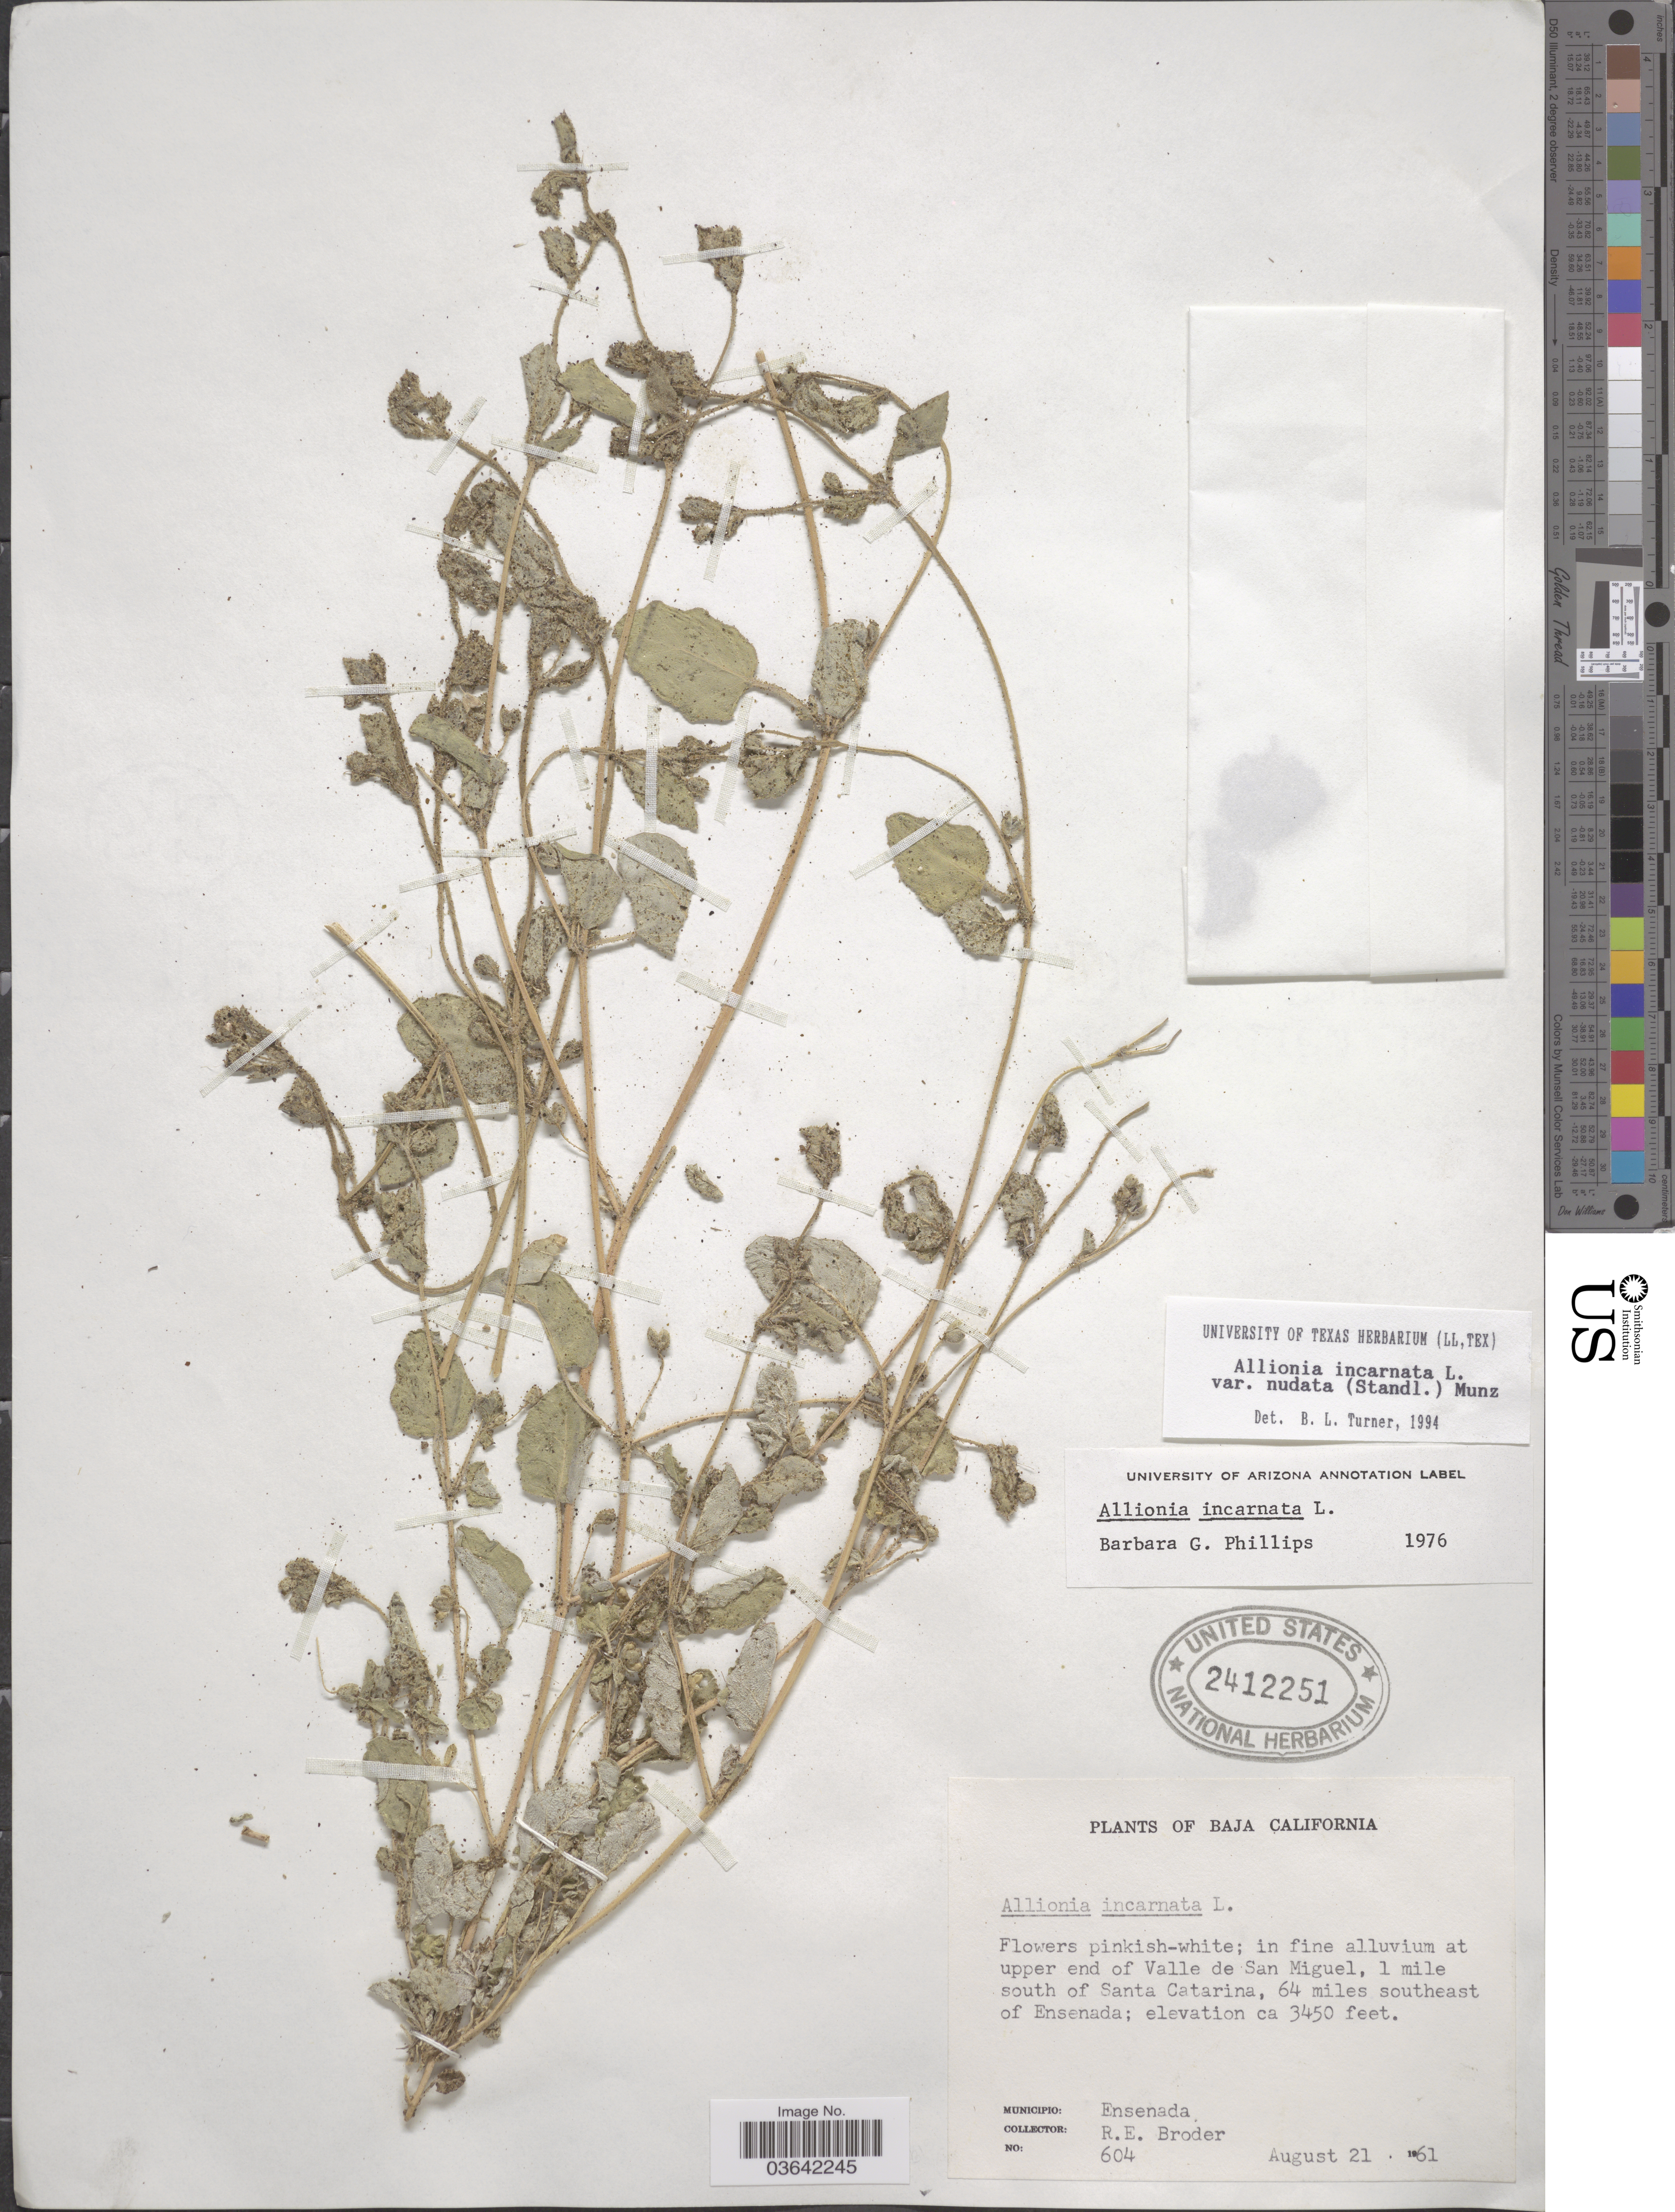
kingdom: Plantae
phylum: Tracheophyta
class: Magnoliopsida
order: Caryophyllales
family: Nyctaginaceae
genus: Allionia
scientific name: Allionia incarnata var. nudata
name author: (Standl.) Munz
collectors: R. Broder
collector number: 604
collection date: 1961-08-21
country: Mexico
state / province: Baja California Norte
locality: In fine alluvium at upper end of Valle de San Miguel, 1 mile south of Santa Catarina, 64 miles southeast of Ensenada; Municipio: Ensenada.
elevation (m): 1052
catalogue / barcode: US 2412251